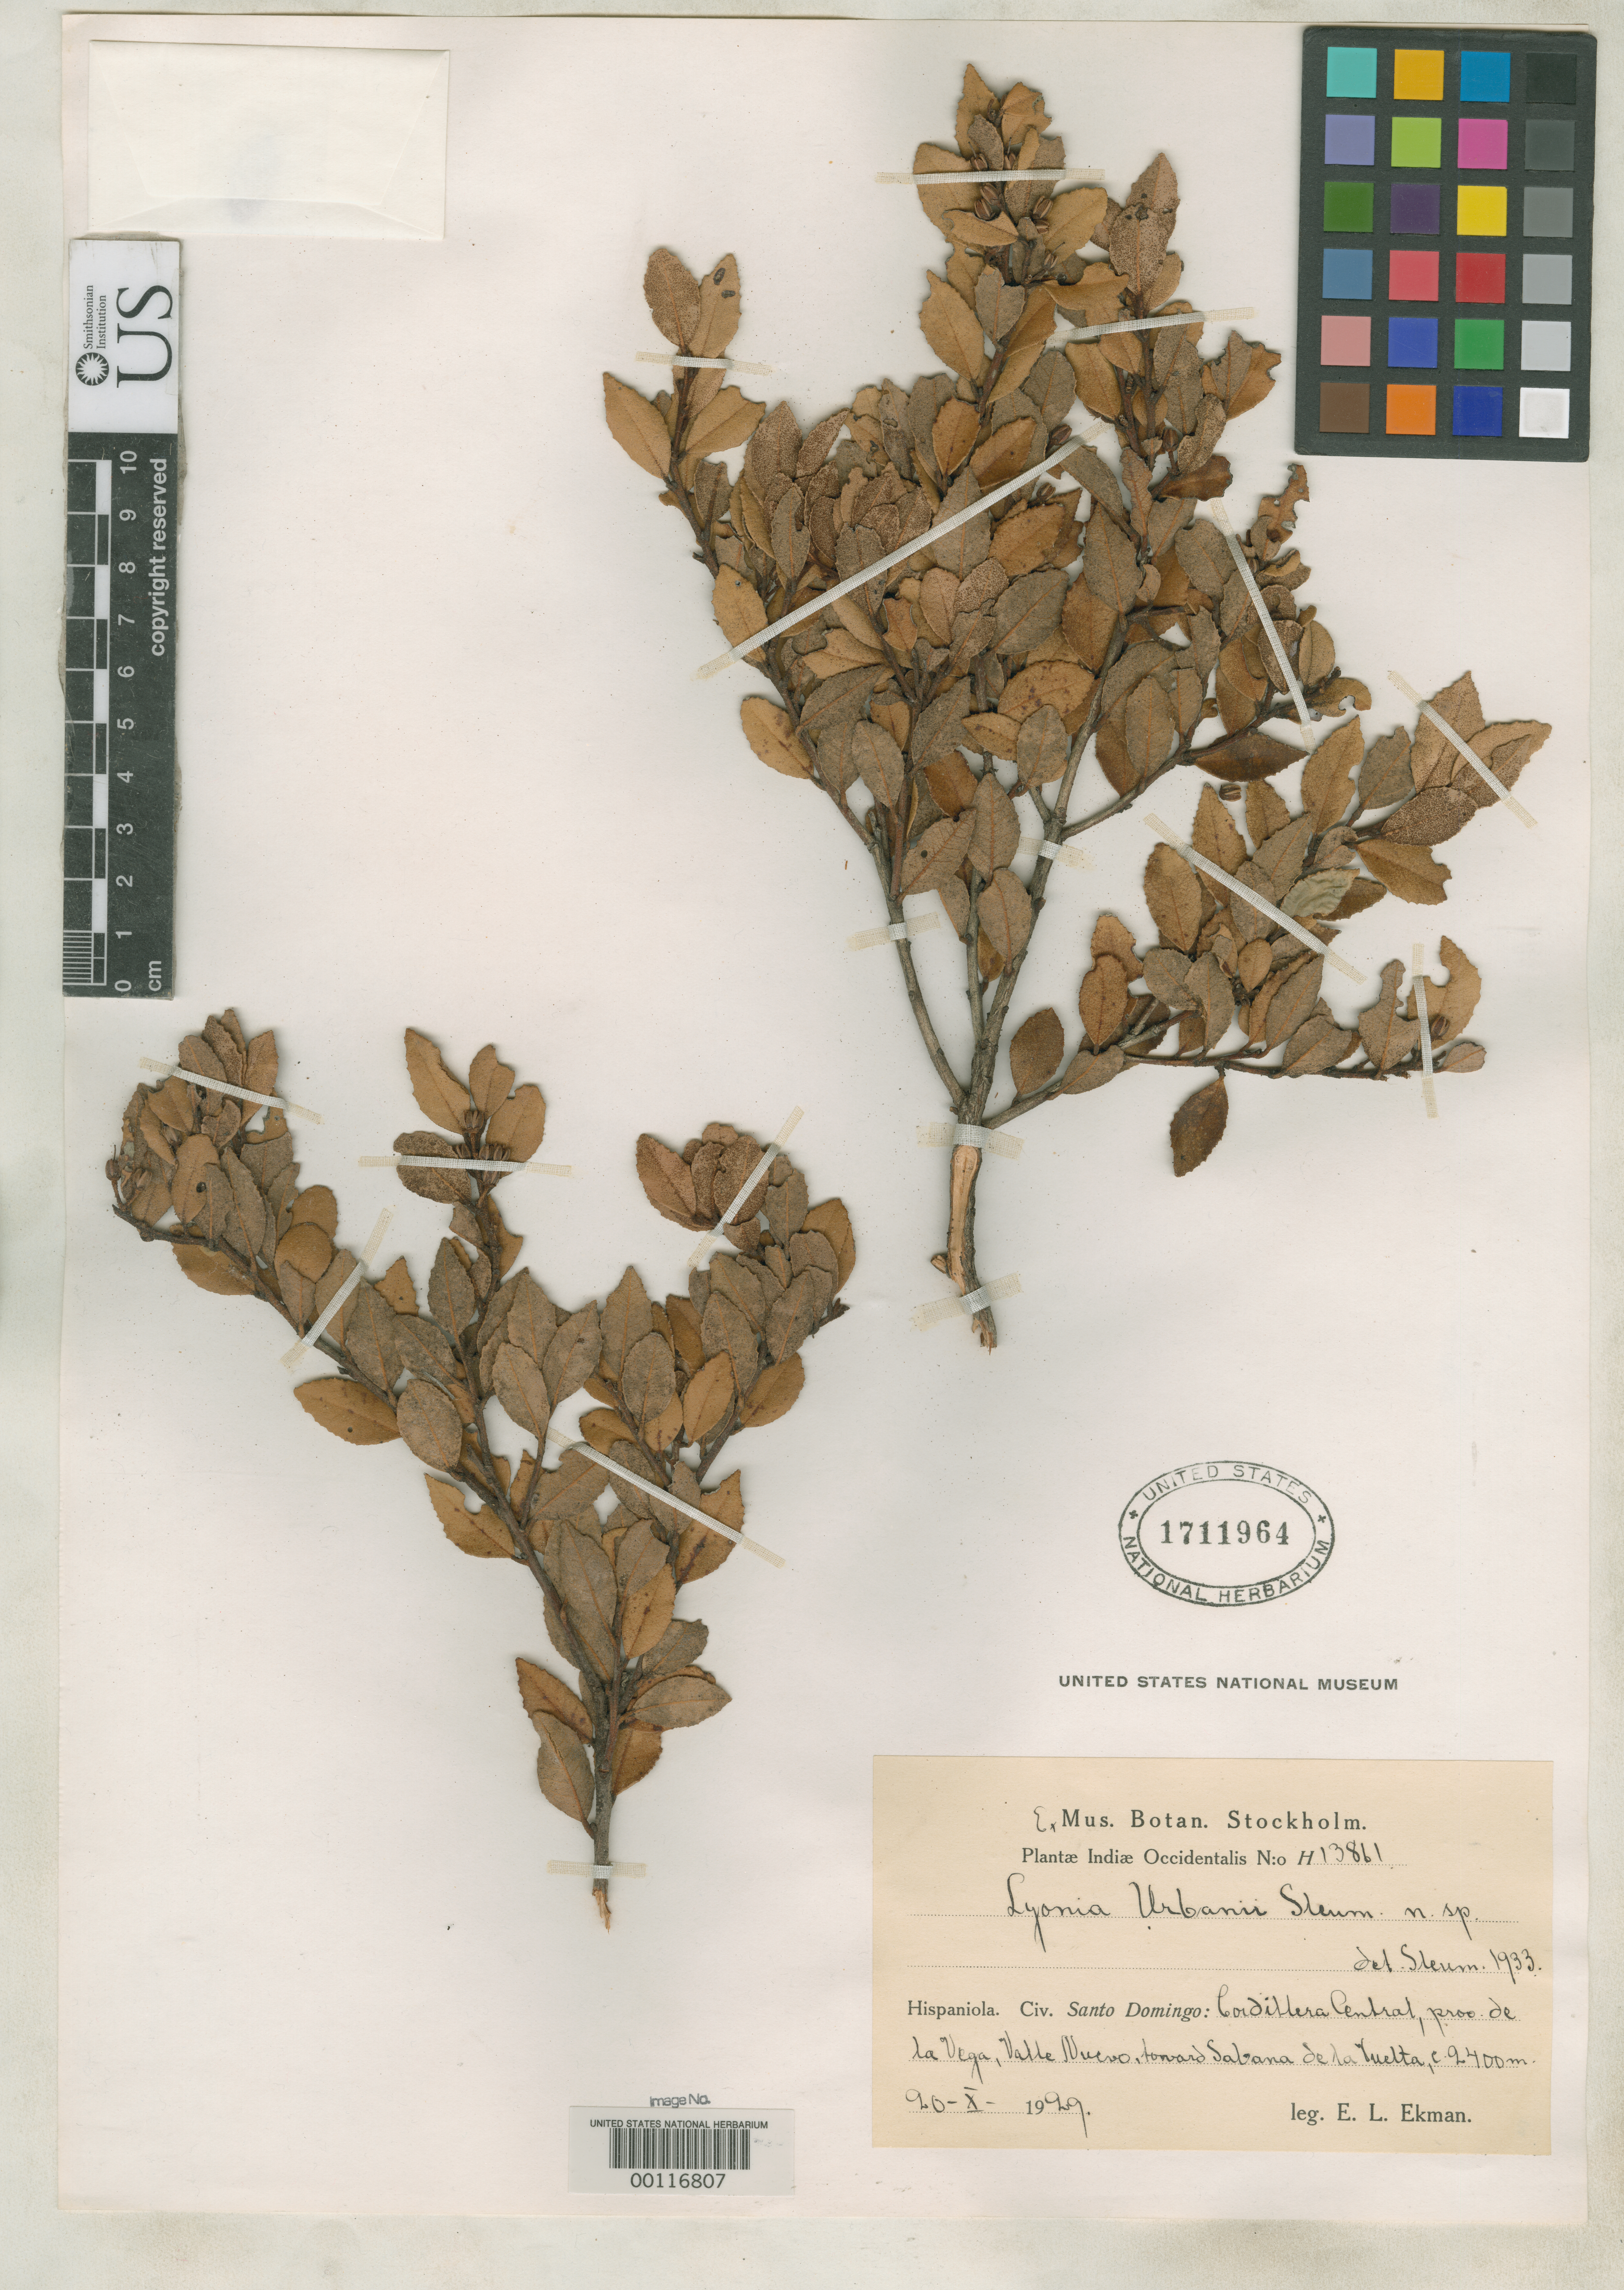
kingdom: Plantae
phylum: Tracheophyta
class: Magnoliopsida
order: Ericales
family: Ericaceae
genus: Xolisma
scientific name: Xolisma urbaniana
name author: Sleumer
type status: Isotype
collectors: E. L. Ekman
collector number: H 13861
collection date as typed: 20 Oct 1929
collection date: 1929-10-20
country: Dominican Republic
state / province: La Vega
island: Hispaniola Island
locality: Cordillera Central, Calle Nuevo, toward Sabana de La Vuelta.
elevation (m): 2400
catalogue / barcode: US 1711964